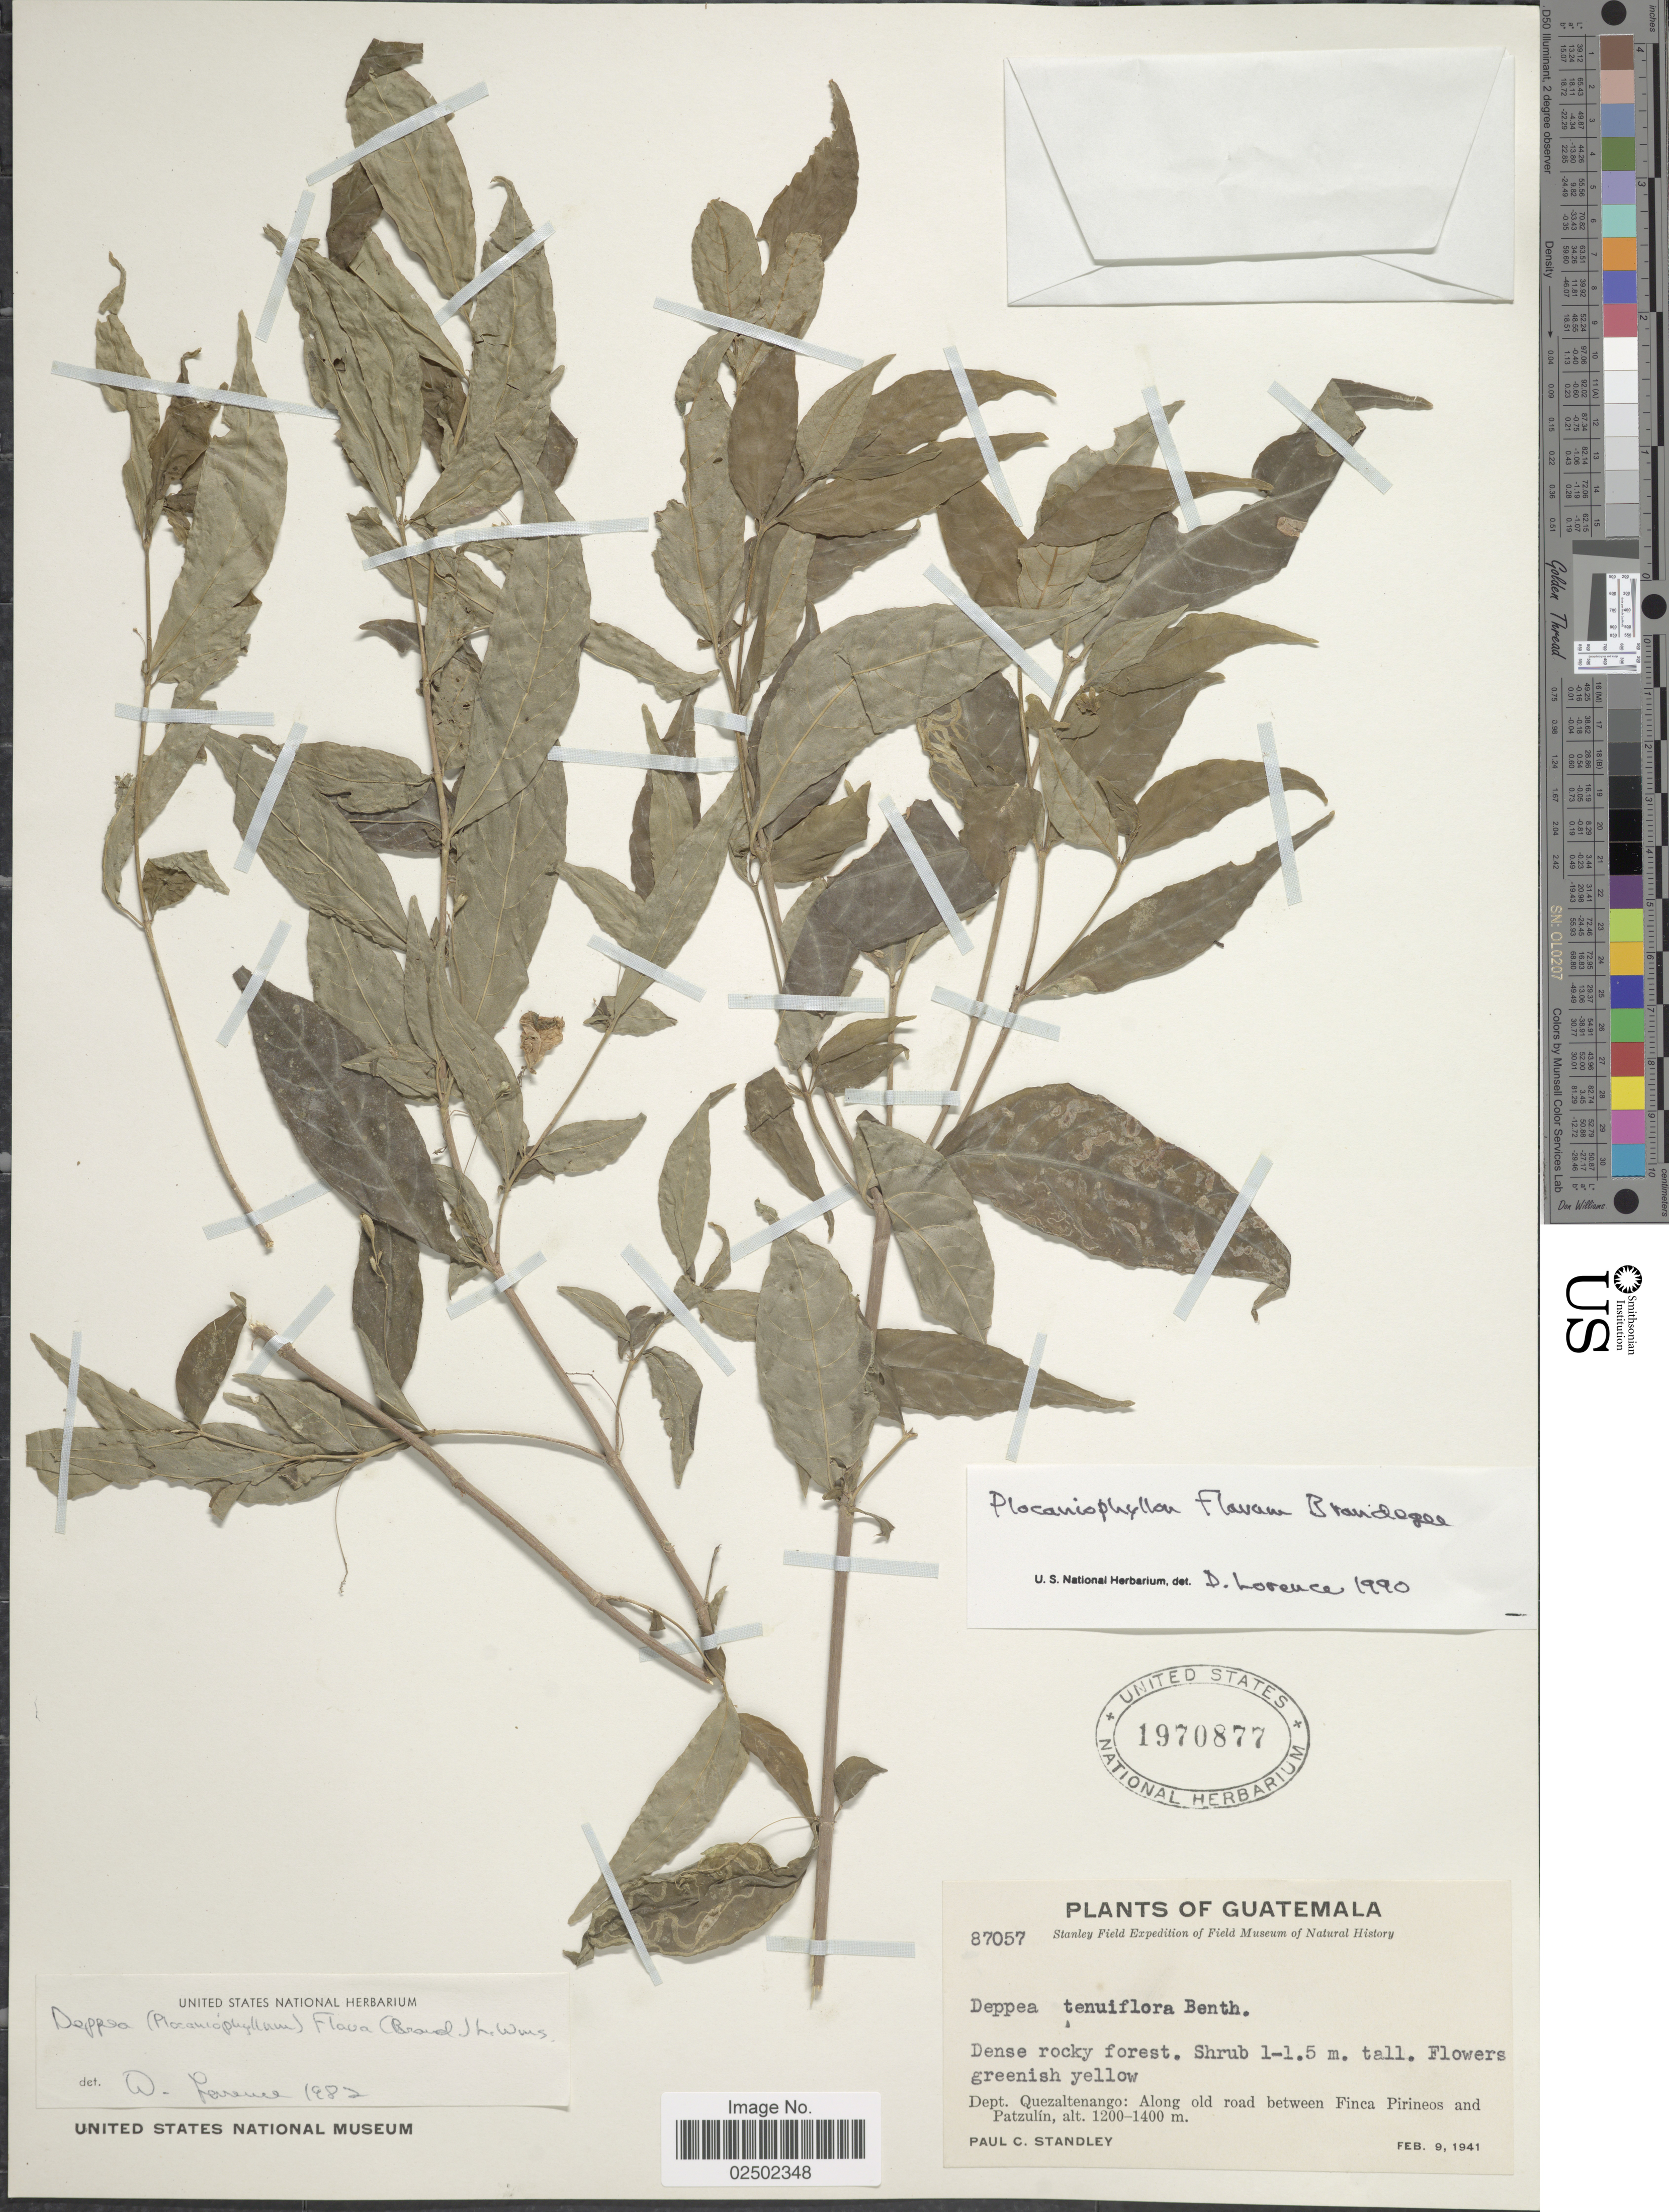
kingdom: Plantae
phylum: Tracheophyta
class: Magnoliopsida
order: Gentianales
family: Rubiaceae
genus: Plocaniophyllon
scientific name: Plocaniophyllon flavum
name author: Brandegee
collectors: P. C. Standley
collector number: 87057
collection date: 1941-02-08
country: Guatemala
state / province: Quetzaltenango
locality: Dept. Quezaltenango: Along old road between Finca Pirineos and Patzulin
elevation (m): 1200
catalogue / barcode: US 1970877